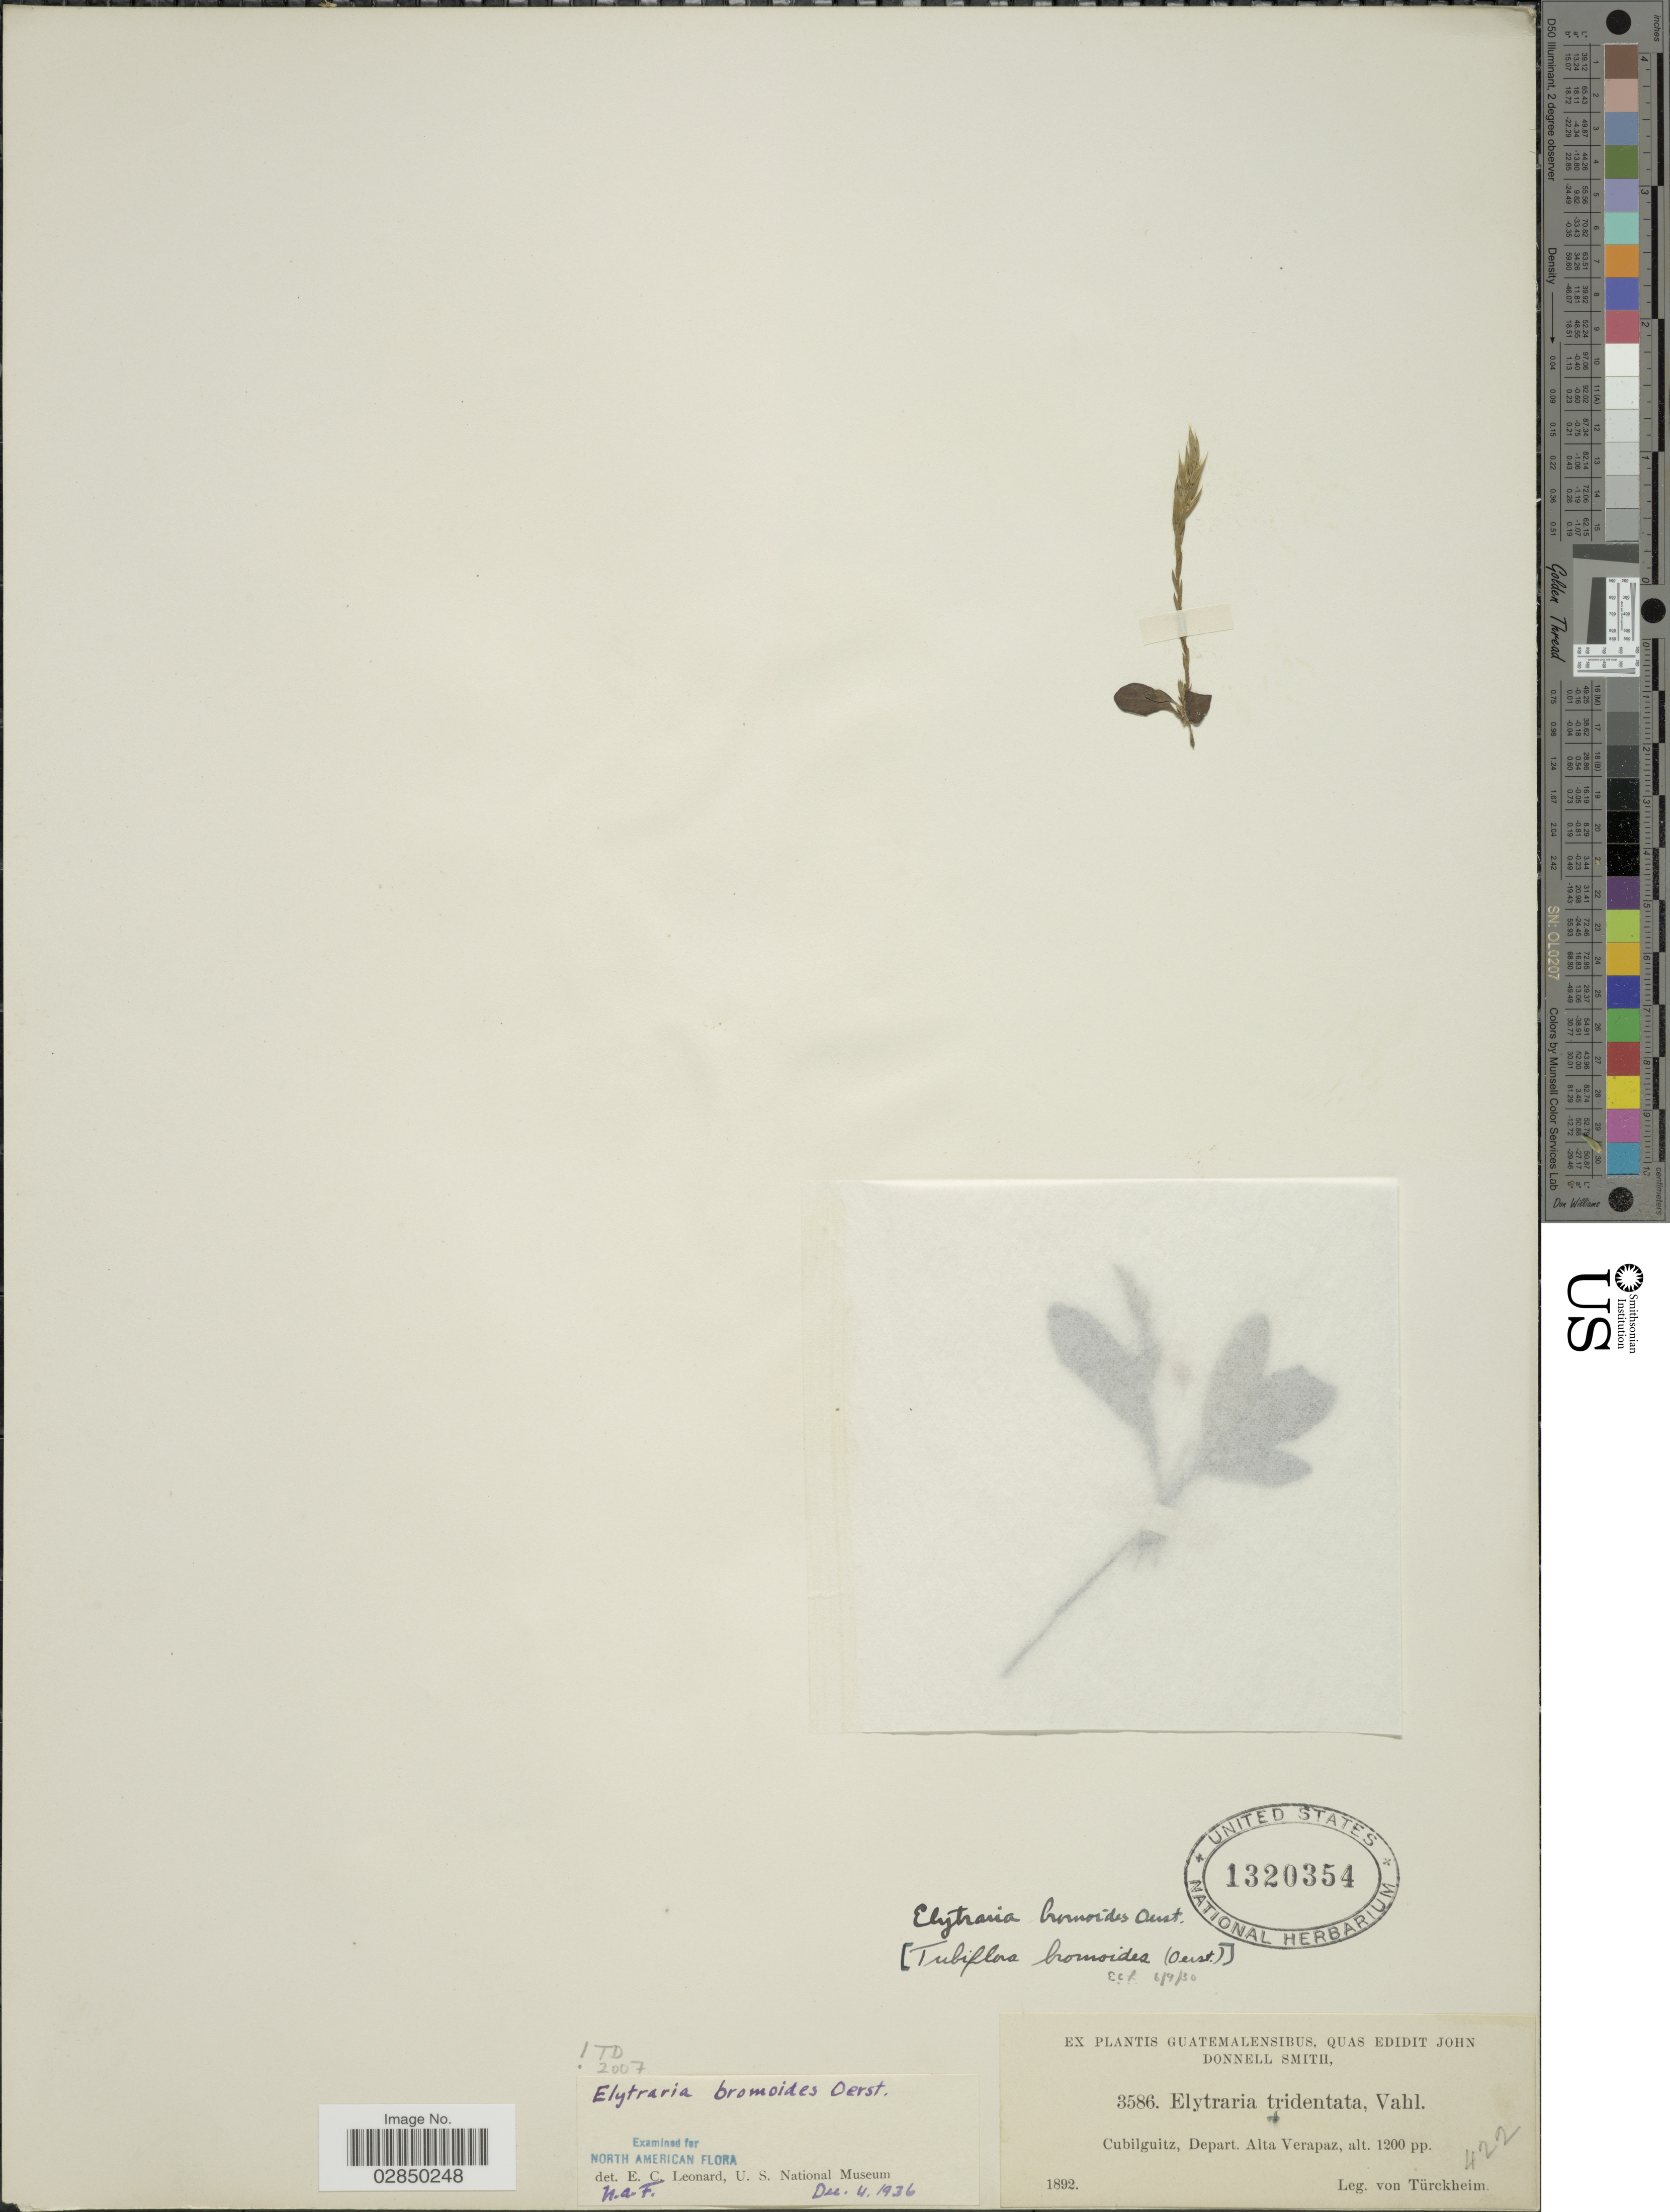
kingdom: Plantae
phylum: Tracheophyta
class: Magnoliopsida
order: Lamiales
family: Acanthaceae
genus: Elytraria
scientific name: Elytraria bromoides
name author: Oerst.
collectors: Turckheim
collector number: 3586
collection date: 1892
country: Guatemala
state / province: Alta Verapaz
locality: Cubilquitz, Depart. Alta Verapaz.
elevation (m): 366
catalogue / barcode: US 1320354